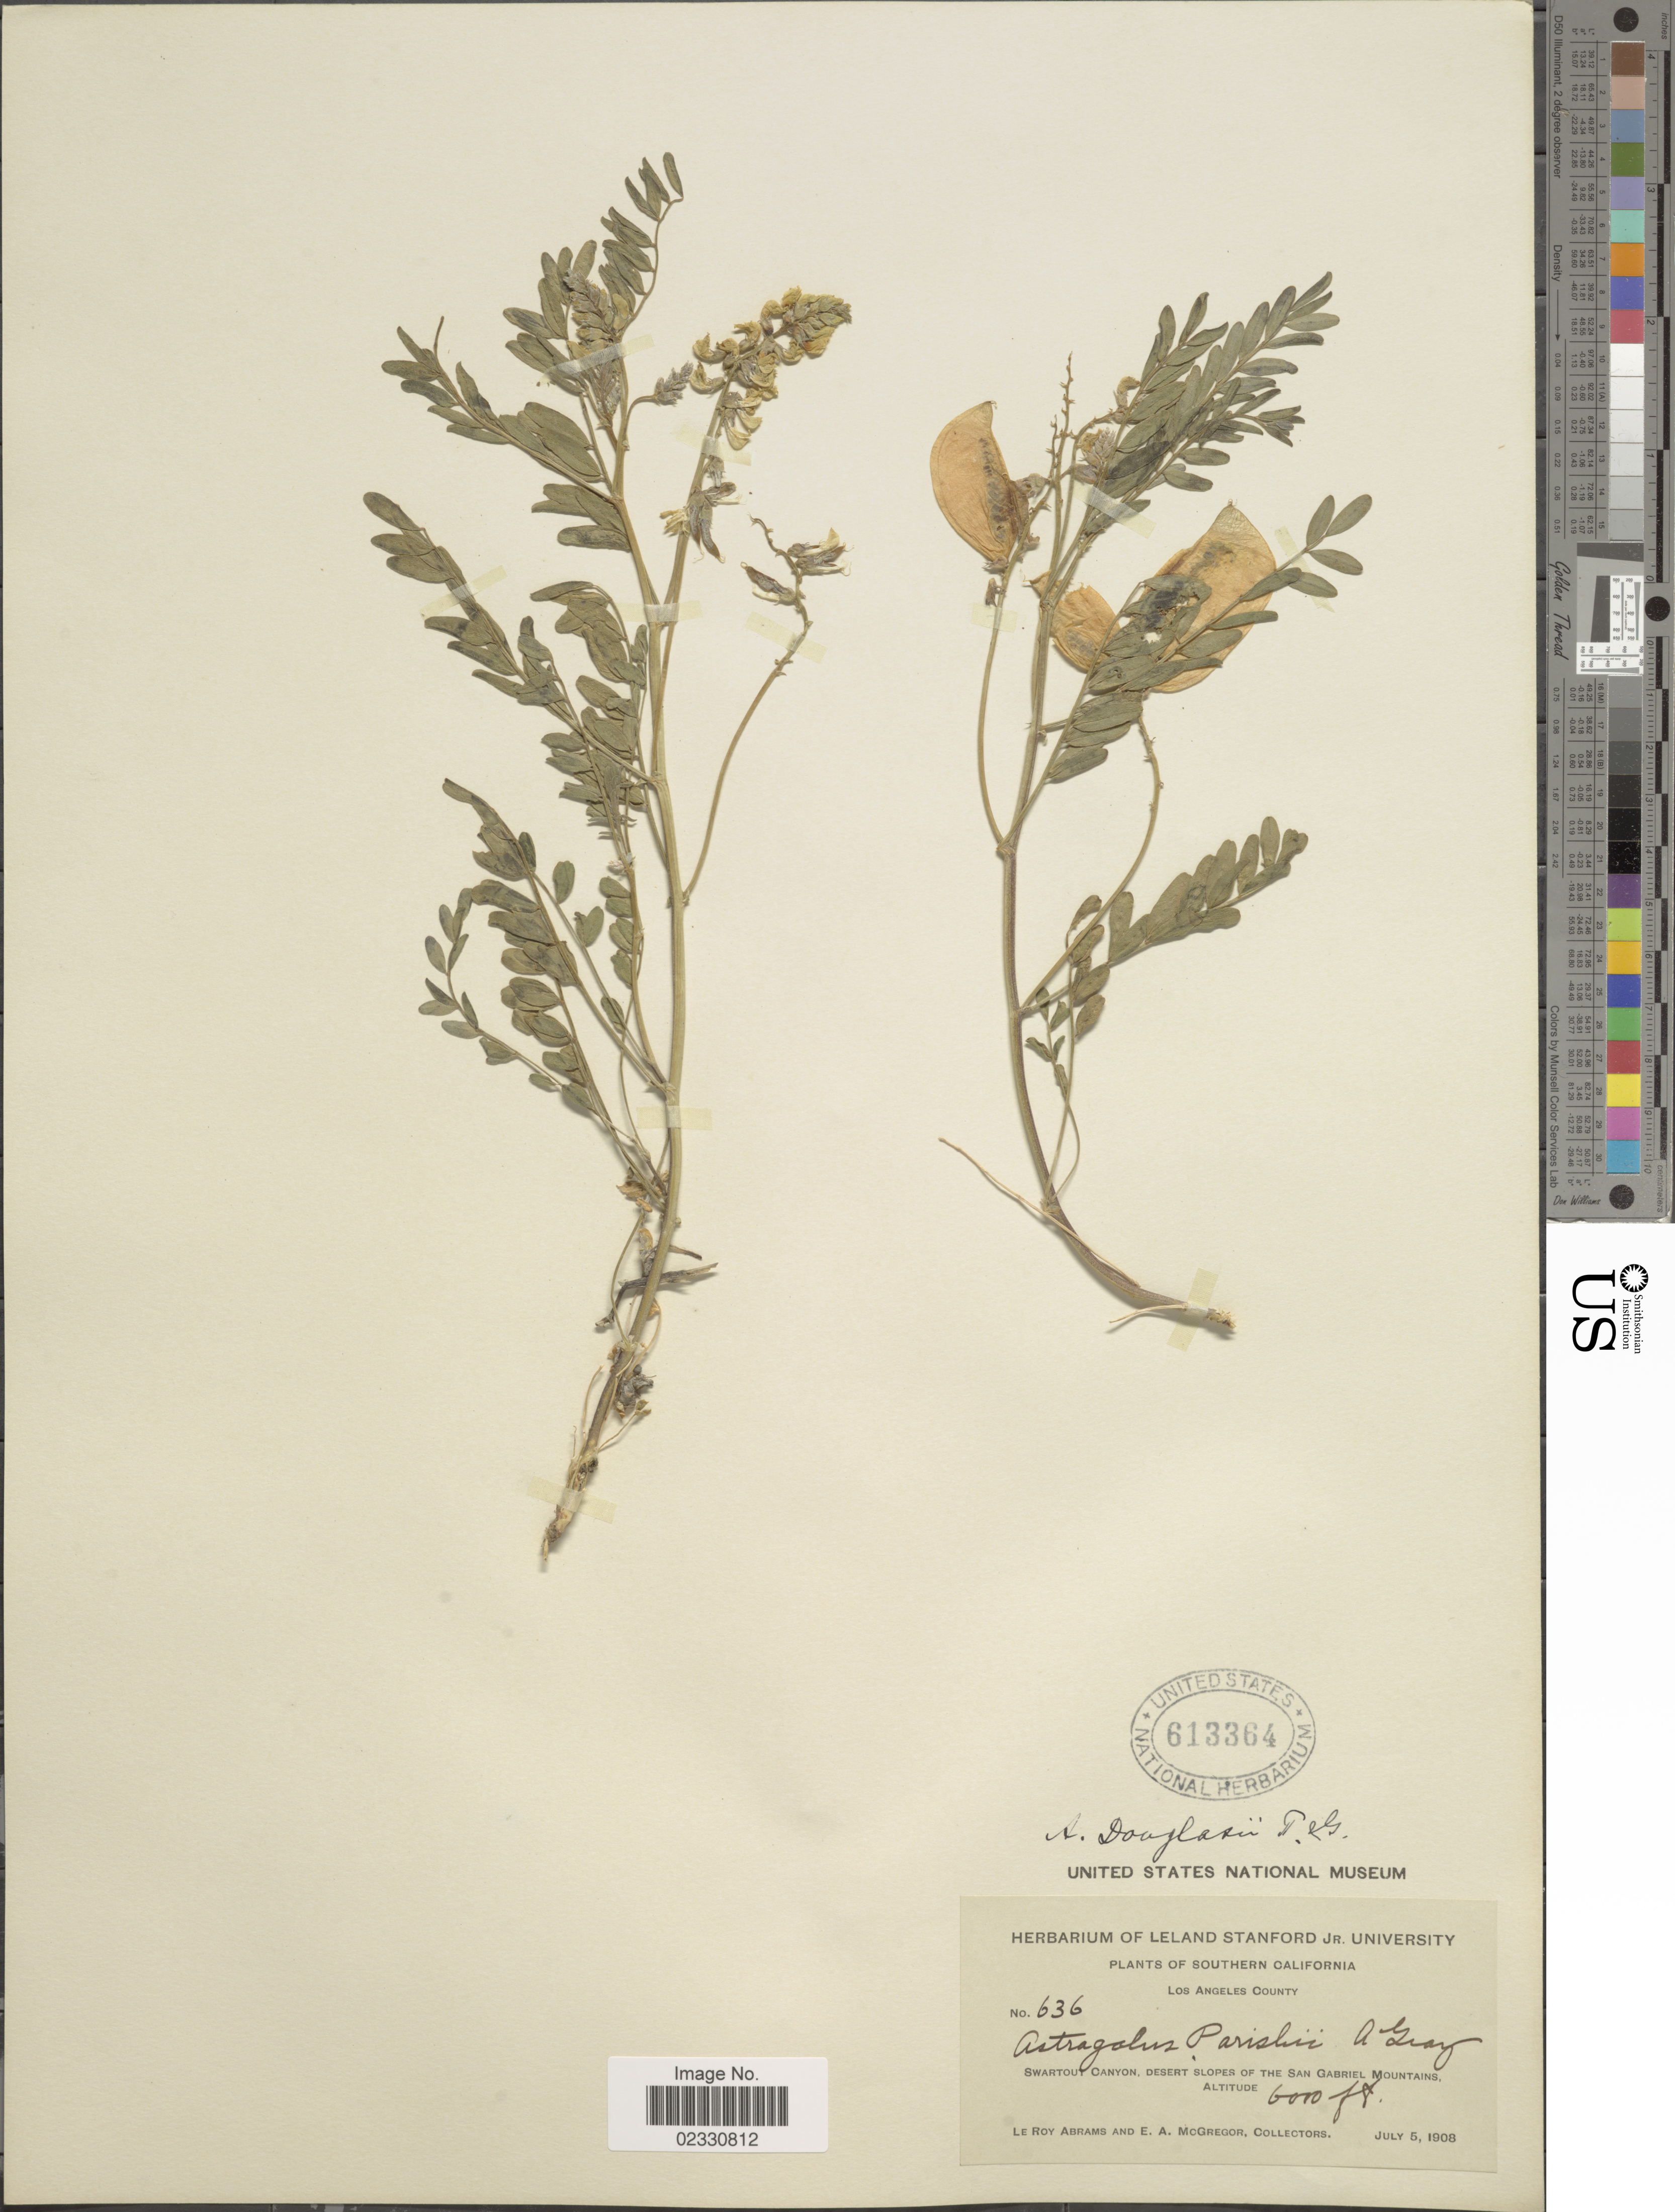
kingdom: Plantae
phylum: Tracheophyta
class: Magnoliopsida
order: Fabales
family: Fabaceae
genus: Astragalus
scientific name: Astragalus douglasii var. parishii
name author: (A. Gray) M.E. Jones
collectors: L. Abrams & E. A. McGregor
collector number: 636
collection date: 1908-07-05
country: United States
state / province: California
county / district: Los Angeles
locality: Southern California, Los Angeles County, Swartout Canyon, Desert Slopes of the San Gabriel Mountains.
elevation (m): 1829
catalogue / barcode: US 613364